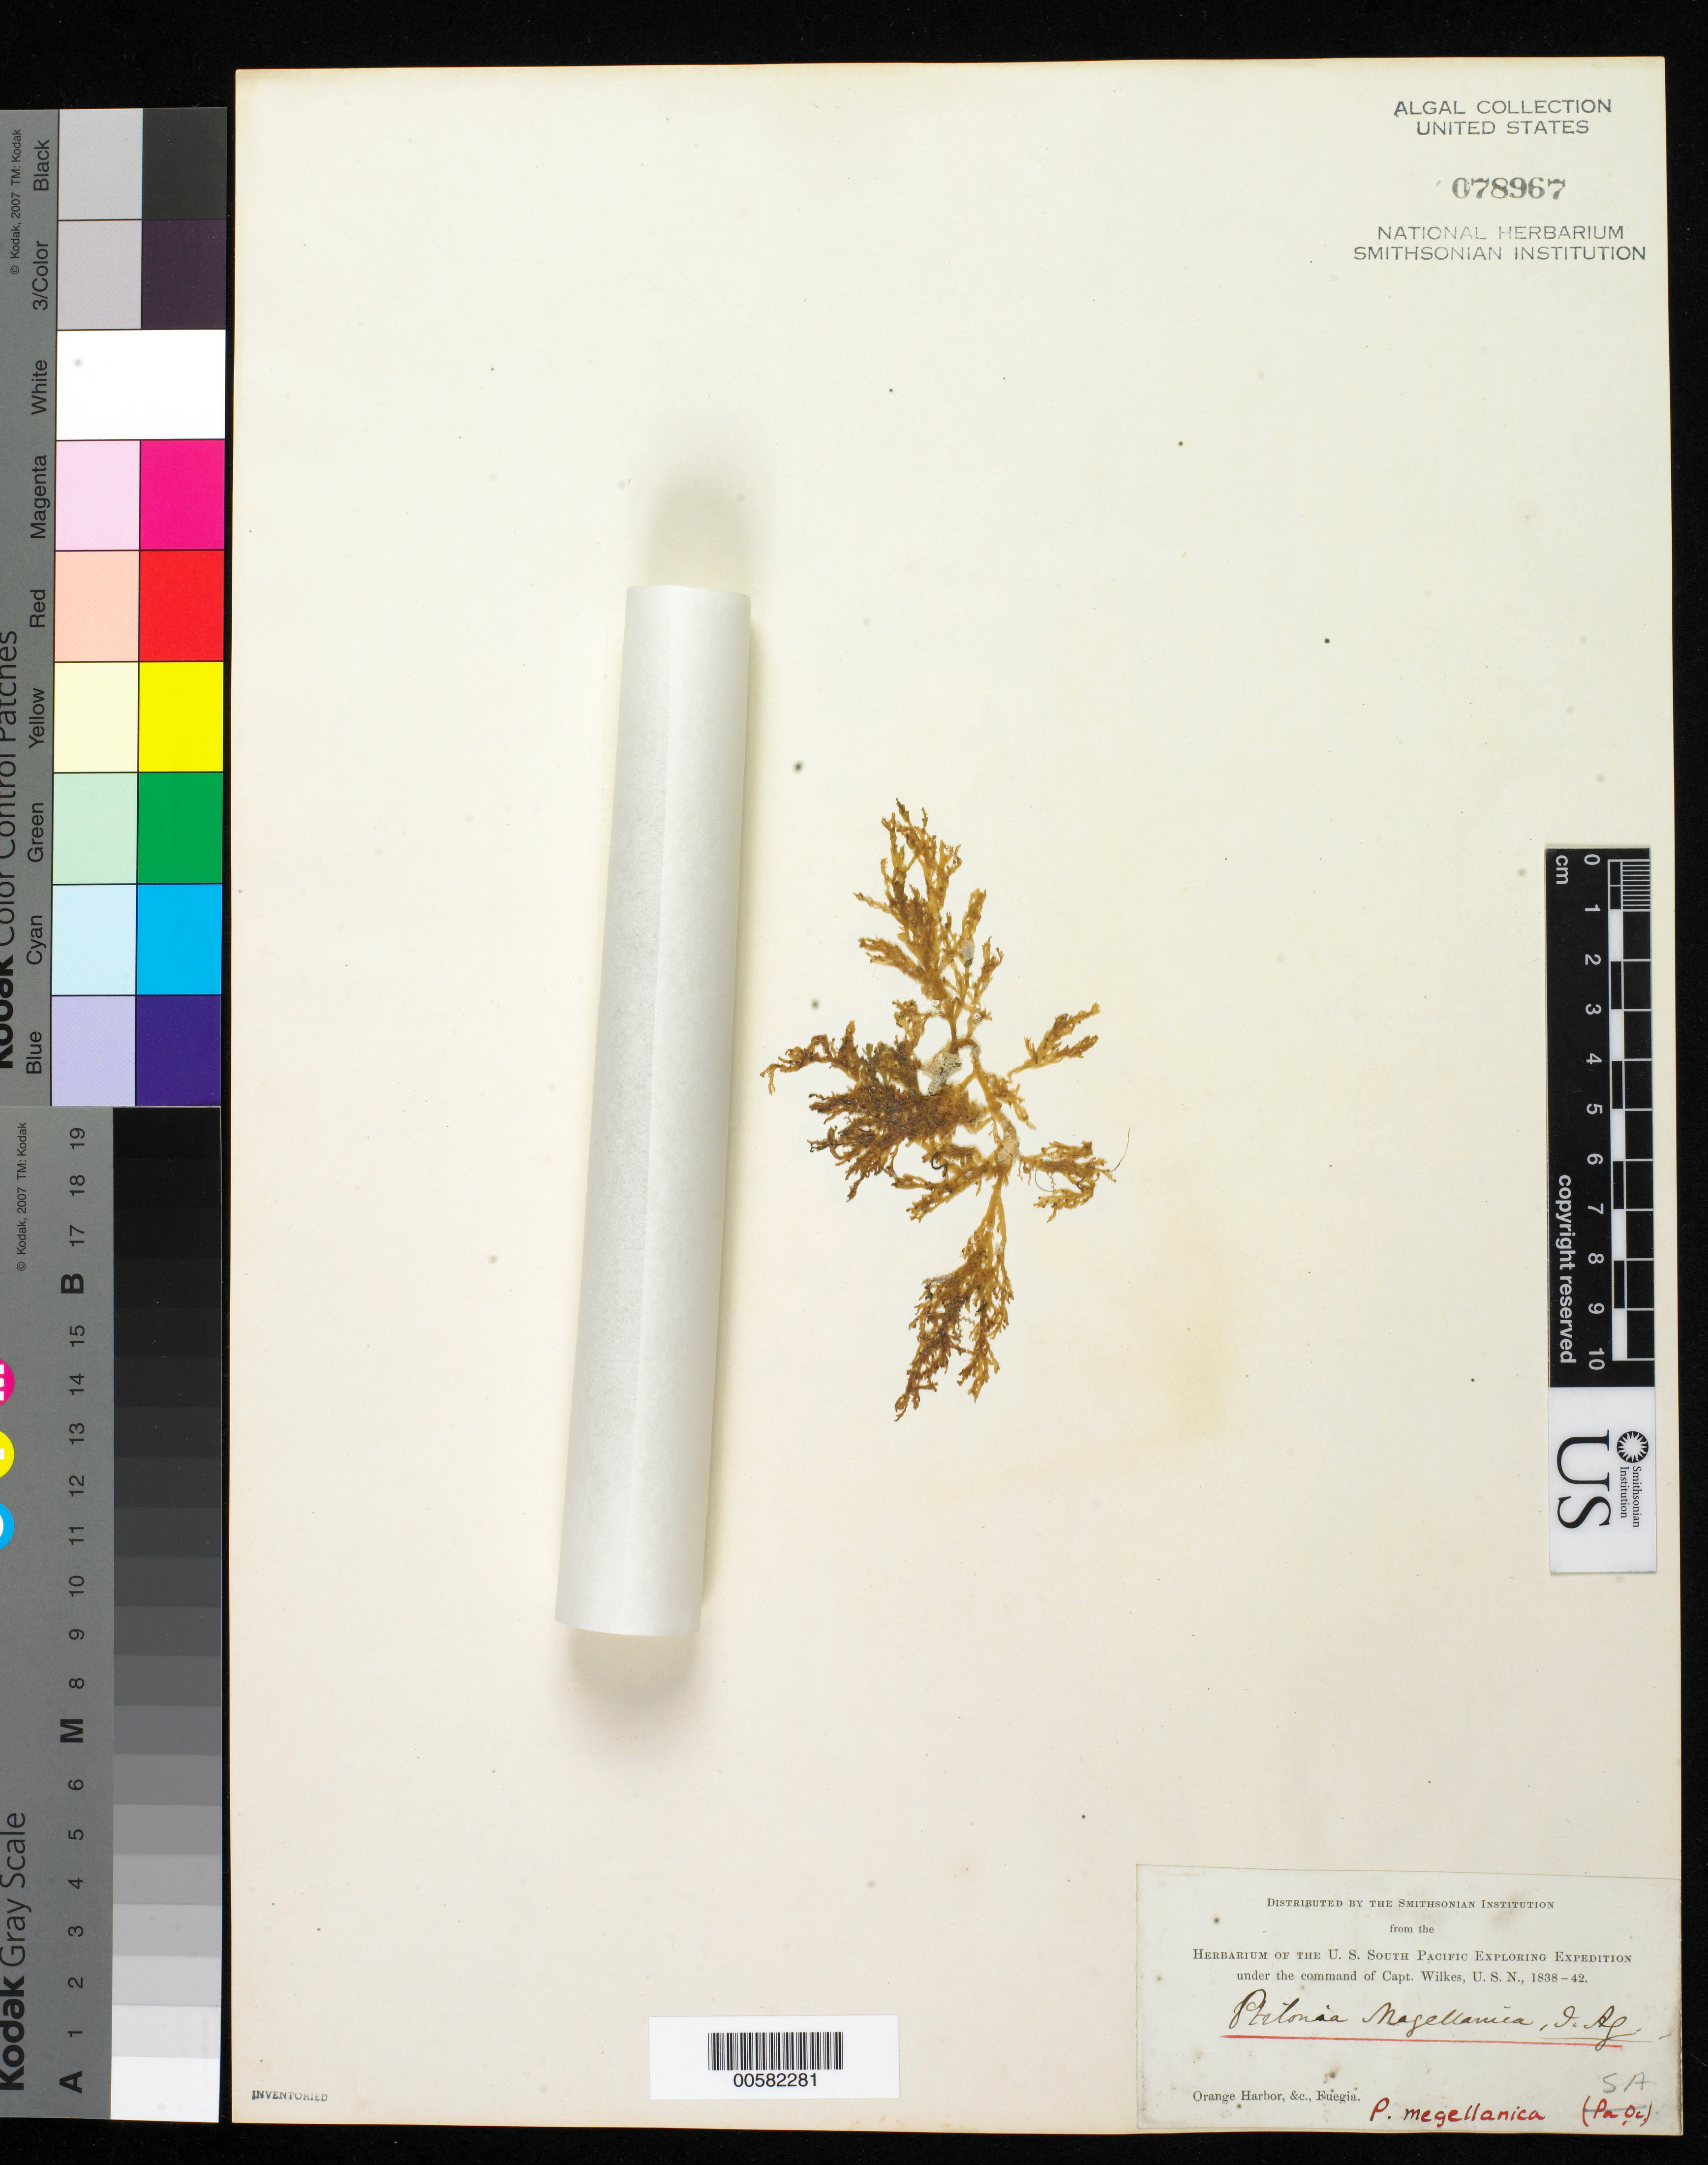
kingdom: Plantae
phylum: Rhodophyta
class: Florideophyceae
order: Bonnemaisoniales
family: Bonnemaisoniaceae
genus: Ptilonia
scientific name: Ptilonia magellanica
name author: (Mont.) J. Agardh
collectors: W. D. Brackenridge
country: Chile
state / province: Magallanes y de la Antártica Chilena (XII)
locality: Orange Harbor, etc.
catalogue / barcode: US 78967